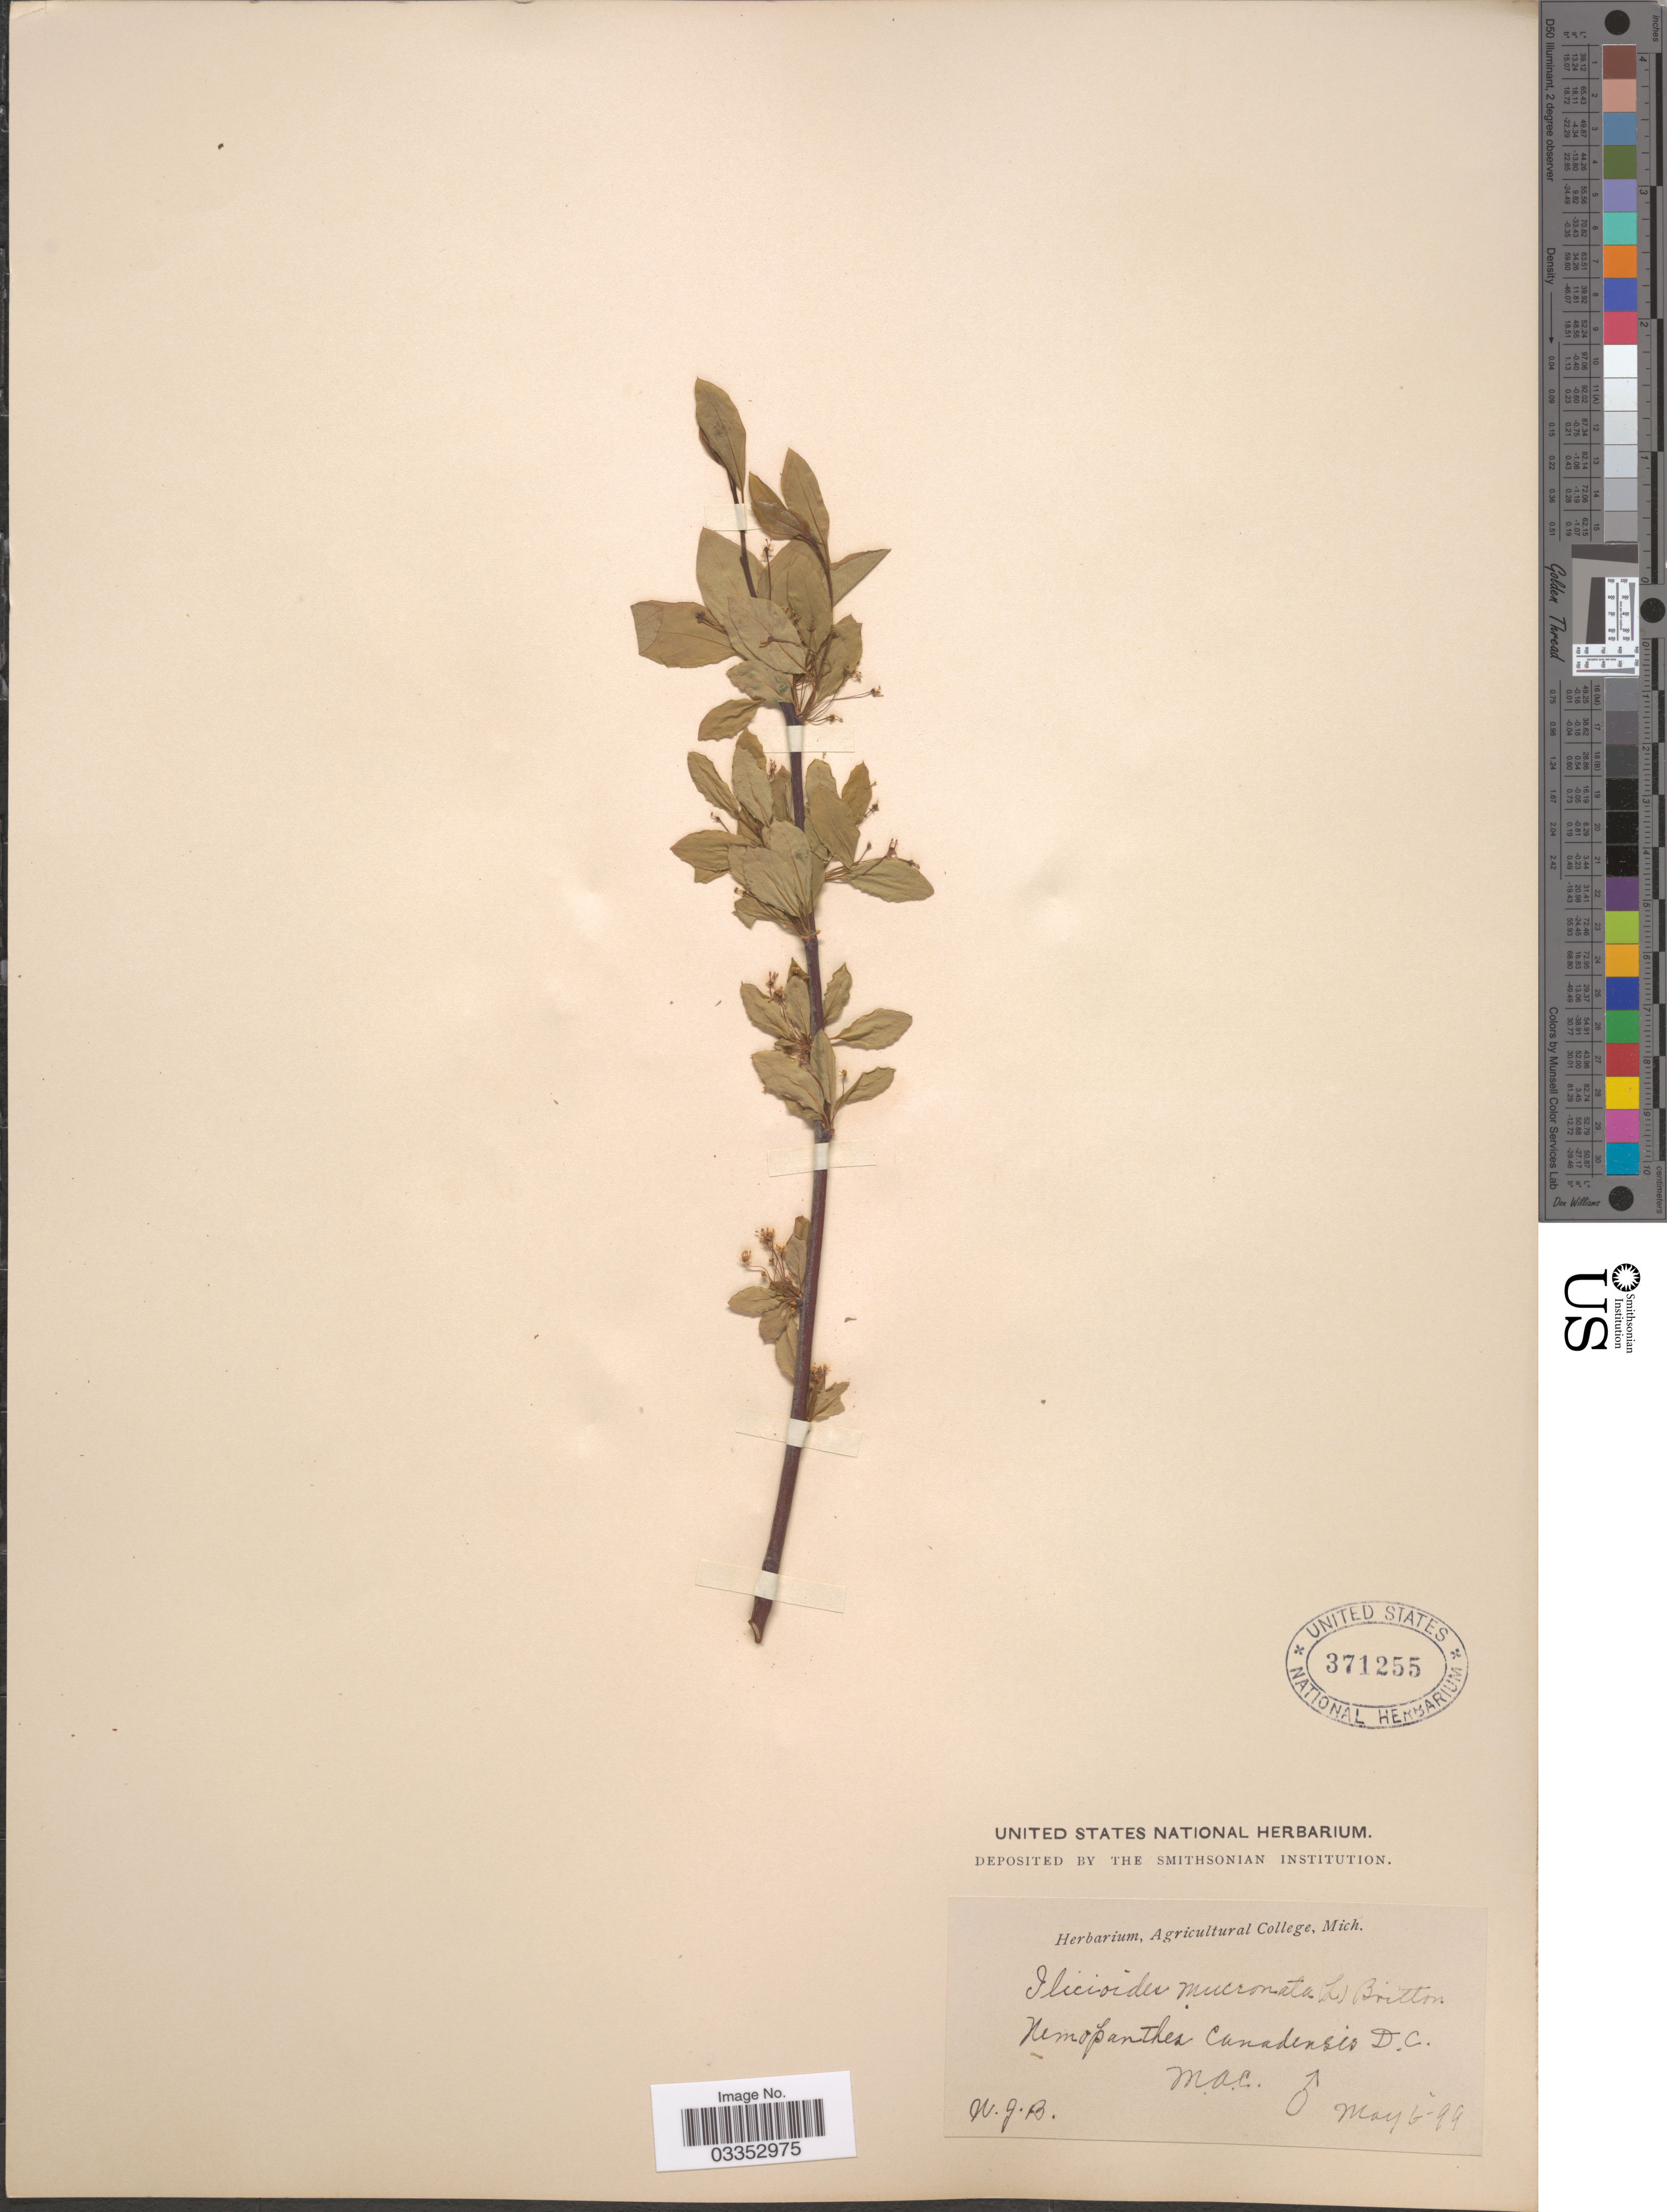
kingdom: Plantae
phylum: Tracheophyta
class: Magnoliopsida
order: Aquifoliales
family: Aquifoliaceae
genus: Nemopanthus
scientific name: Nemopanthus mucronatus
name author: (L.) Trel.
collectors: W.J.B.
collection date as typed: Transcribed d/m/y: 6/5/99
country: United States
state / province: Michigan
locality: M.A.C.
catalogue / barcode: US 371255